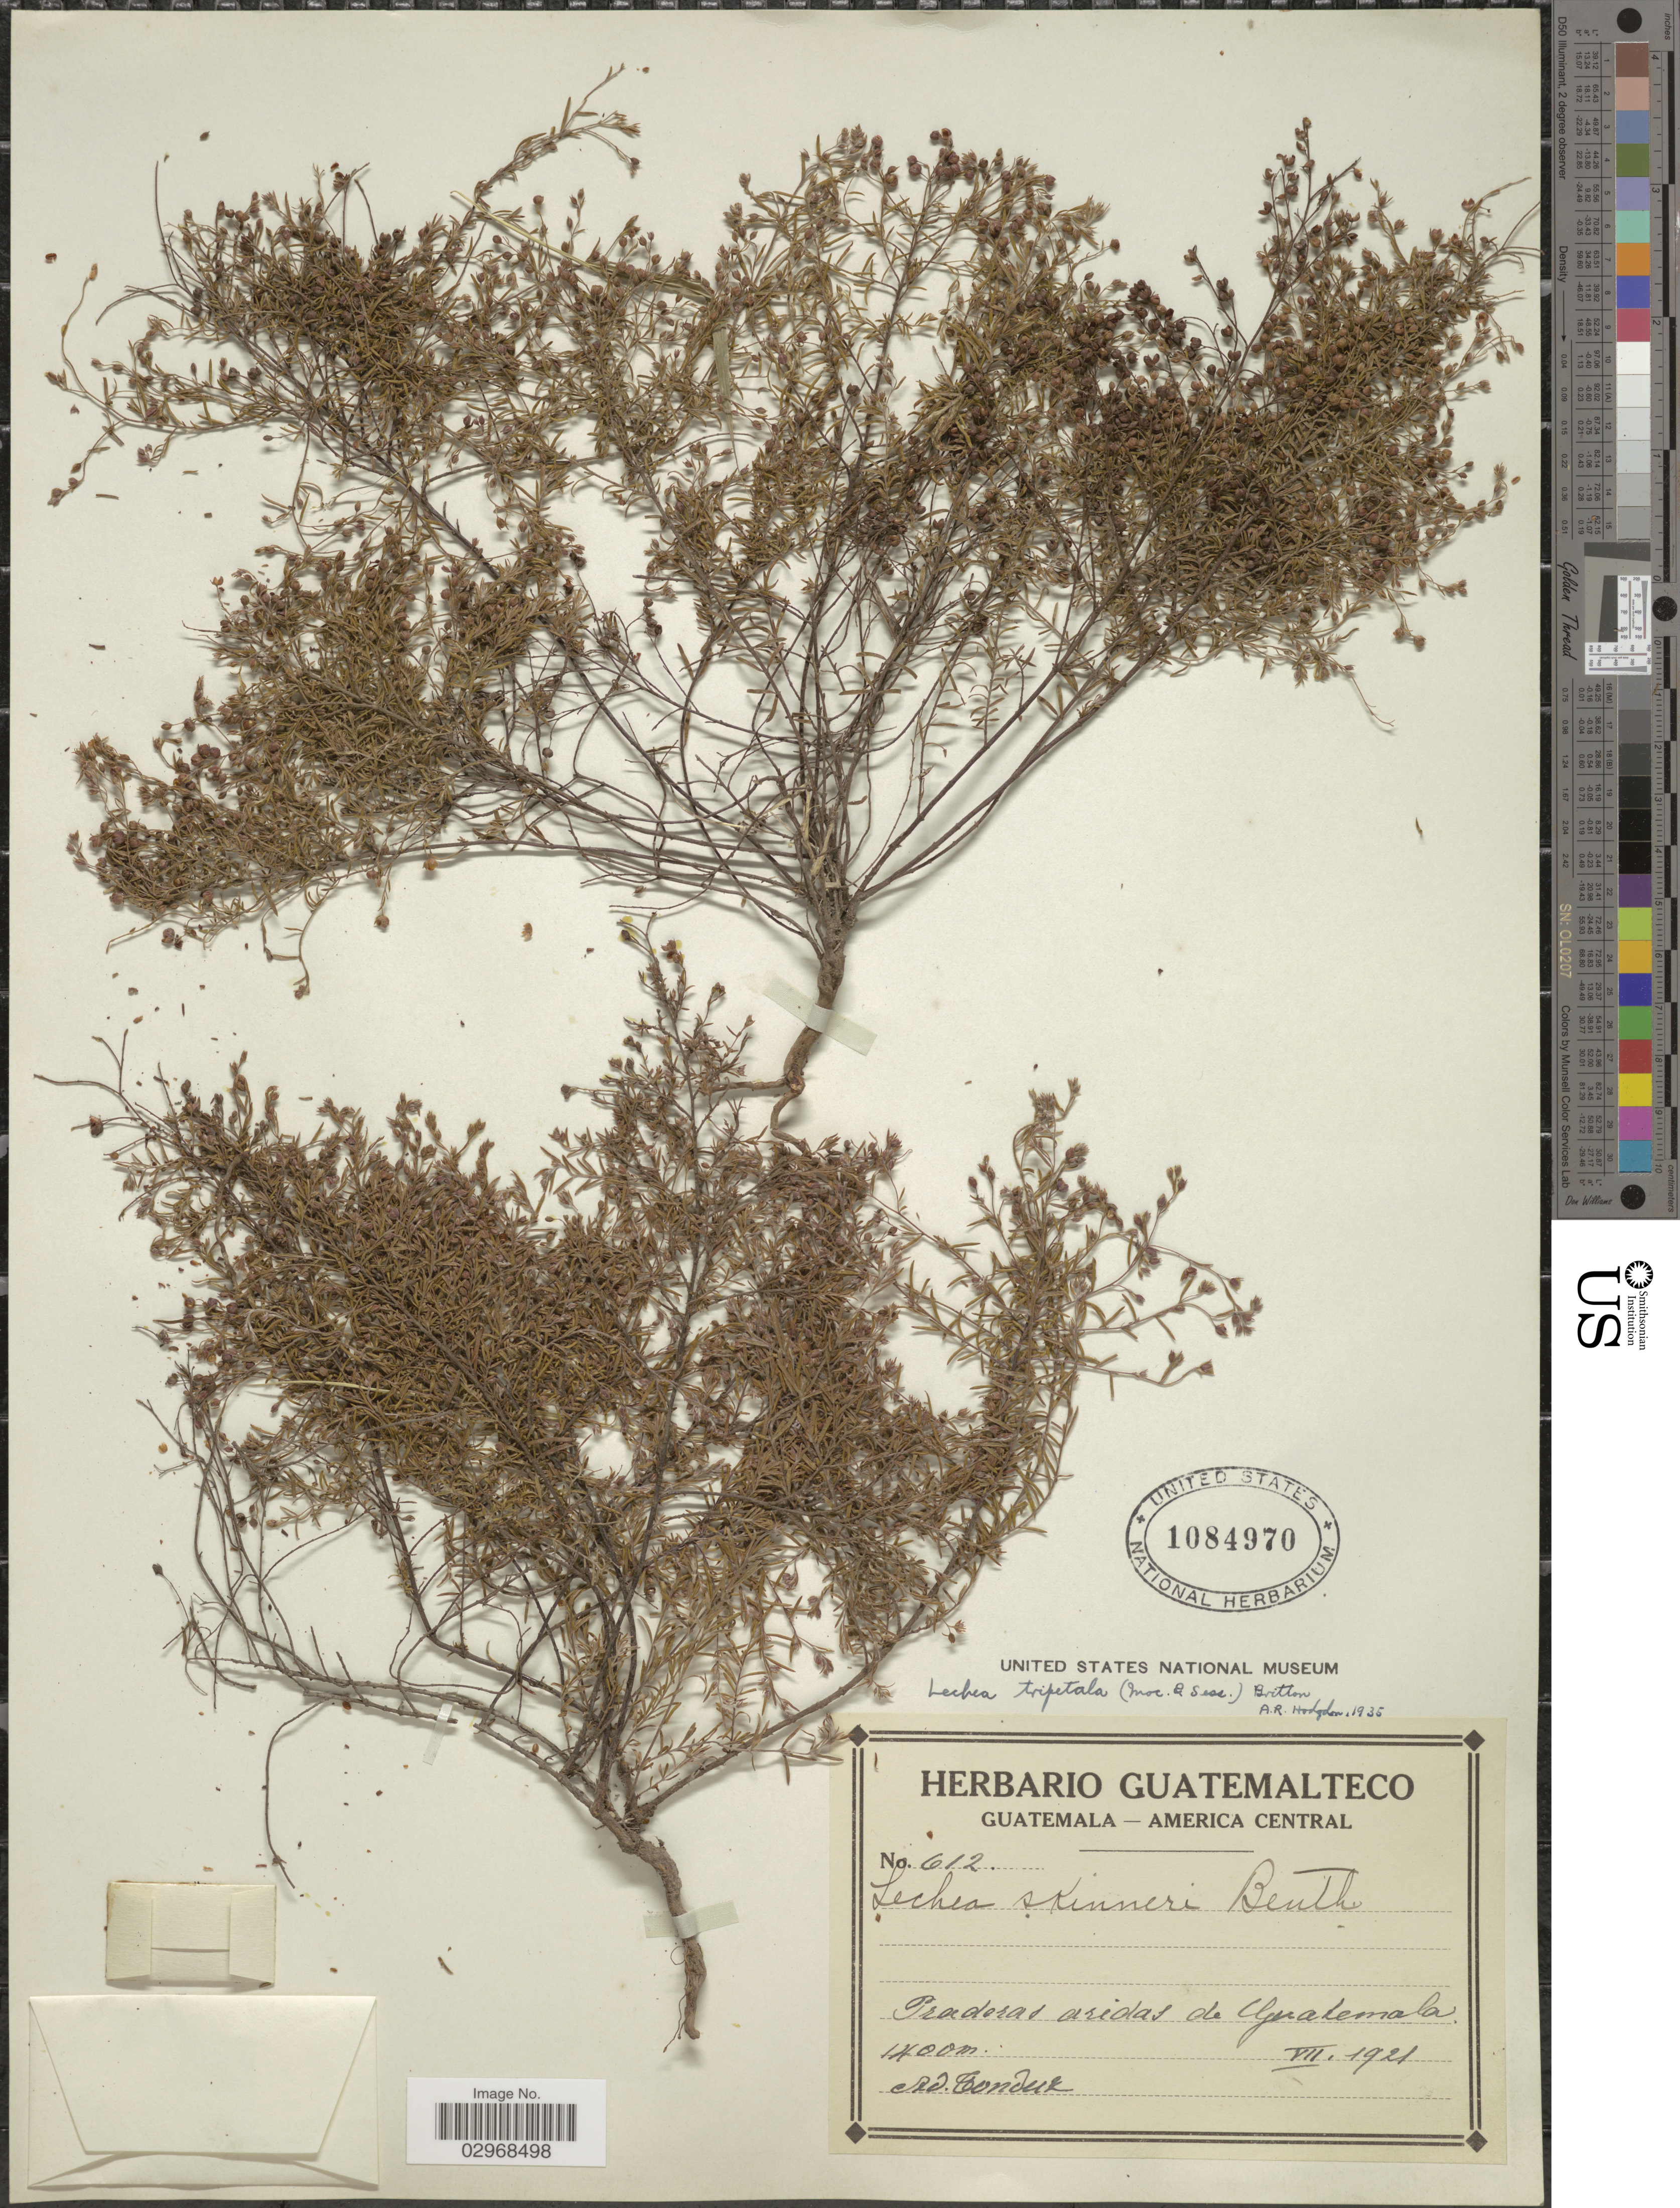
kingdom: Plantae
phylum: Tracheophyta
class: Magnoliopsida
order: Malvales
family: Cistaceae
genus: Lechea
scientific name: Lechea tripetala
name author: (Moc. & Sessé ex Dunal) Britton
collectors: A. Tonduz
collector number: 612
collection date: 1921-08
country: Guatemala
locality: Praderas aridas de Guatemala.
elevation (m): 1400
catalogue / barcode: US 1084970